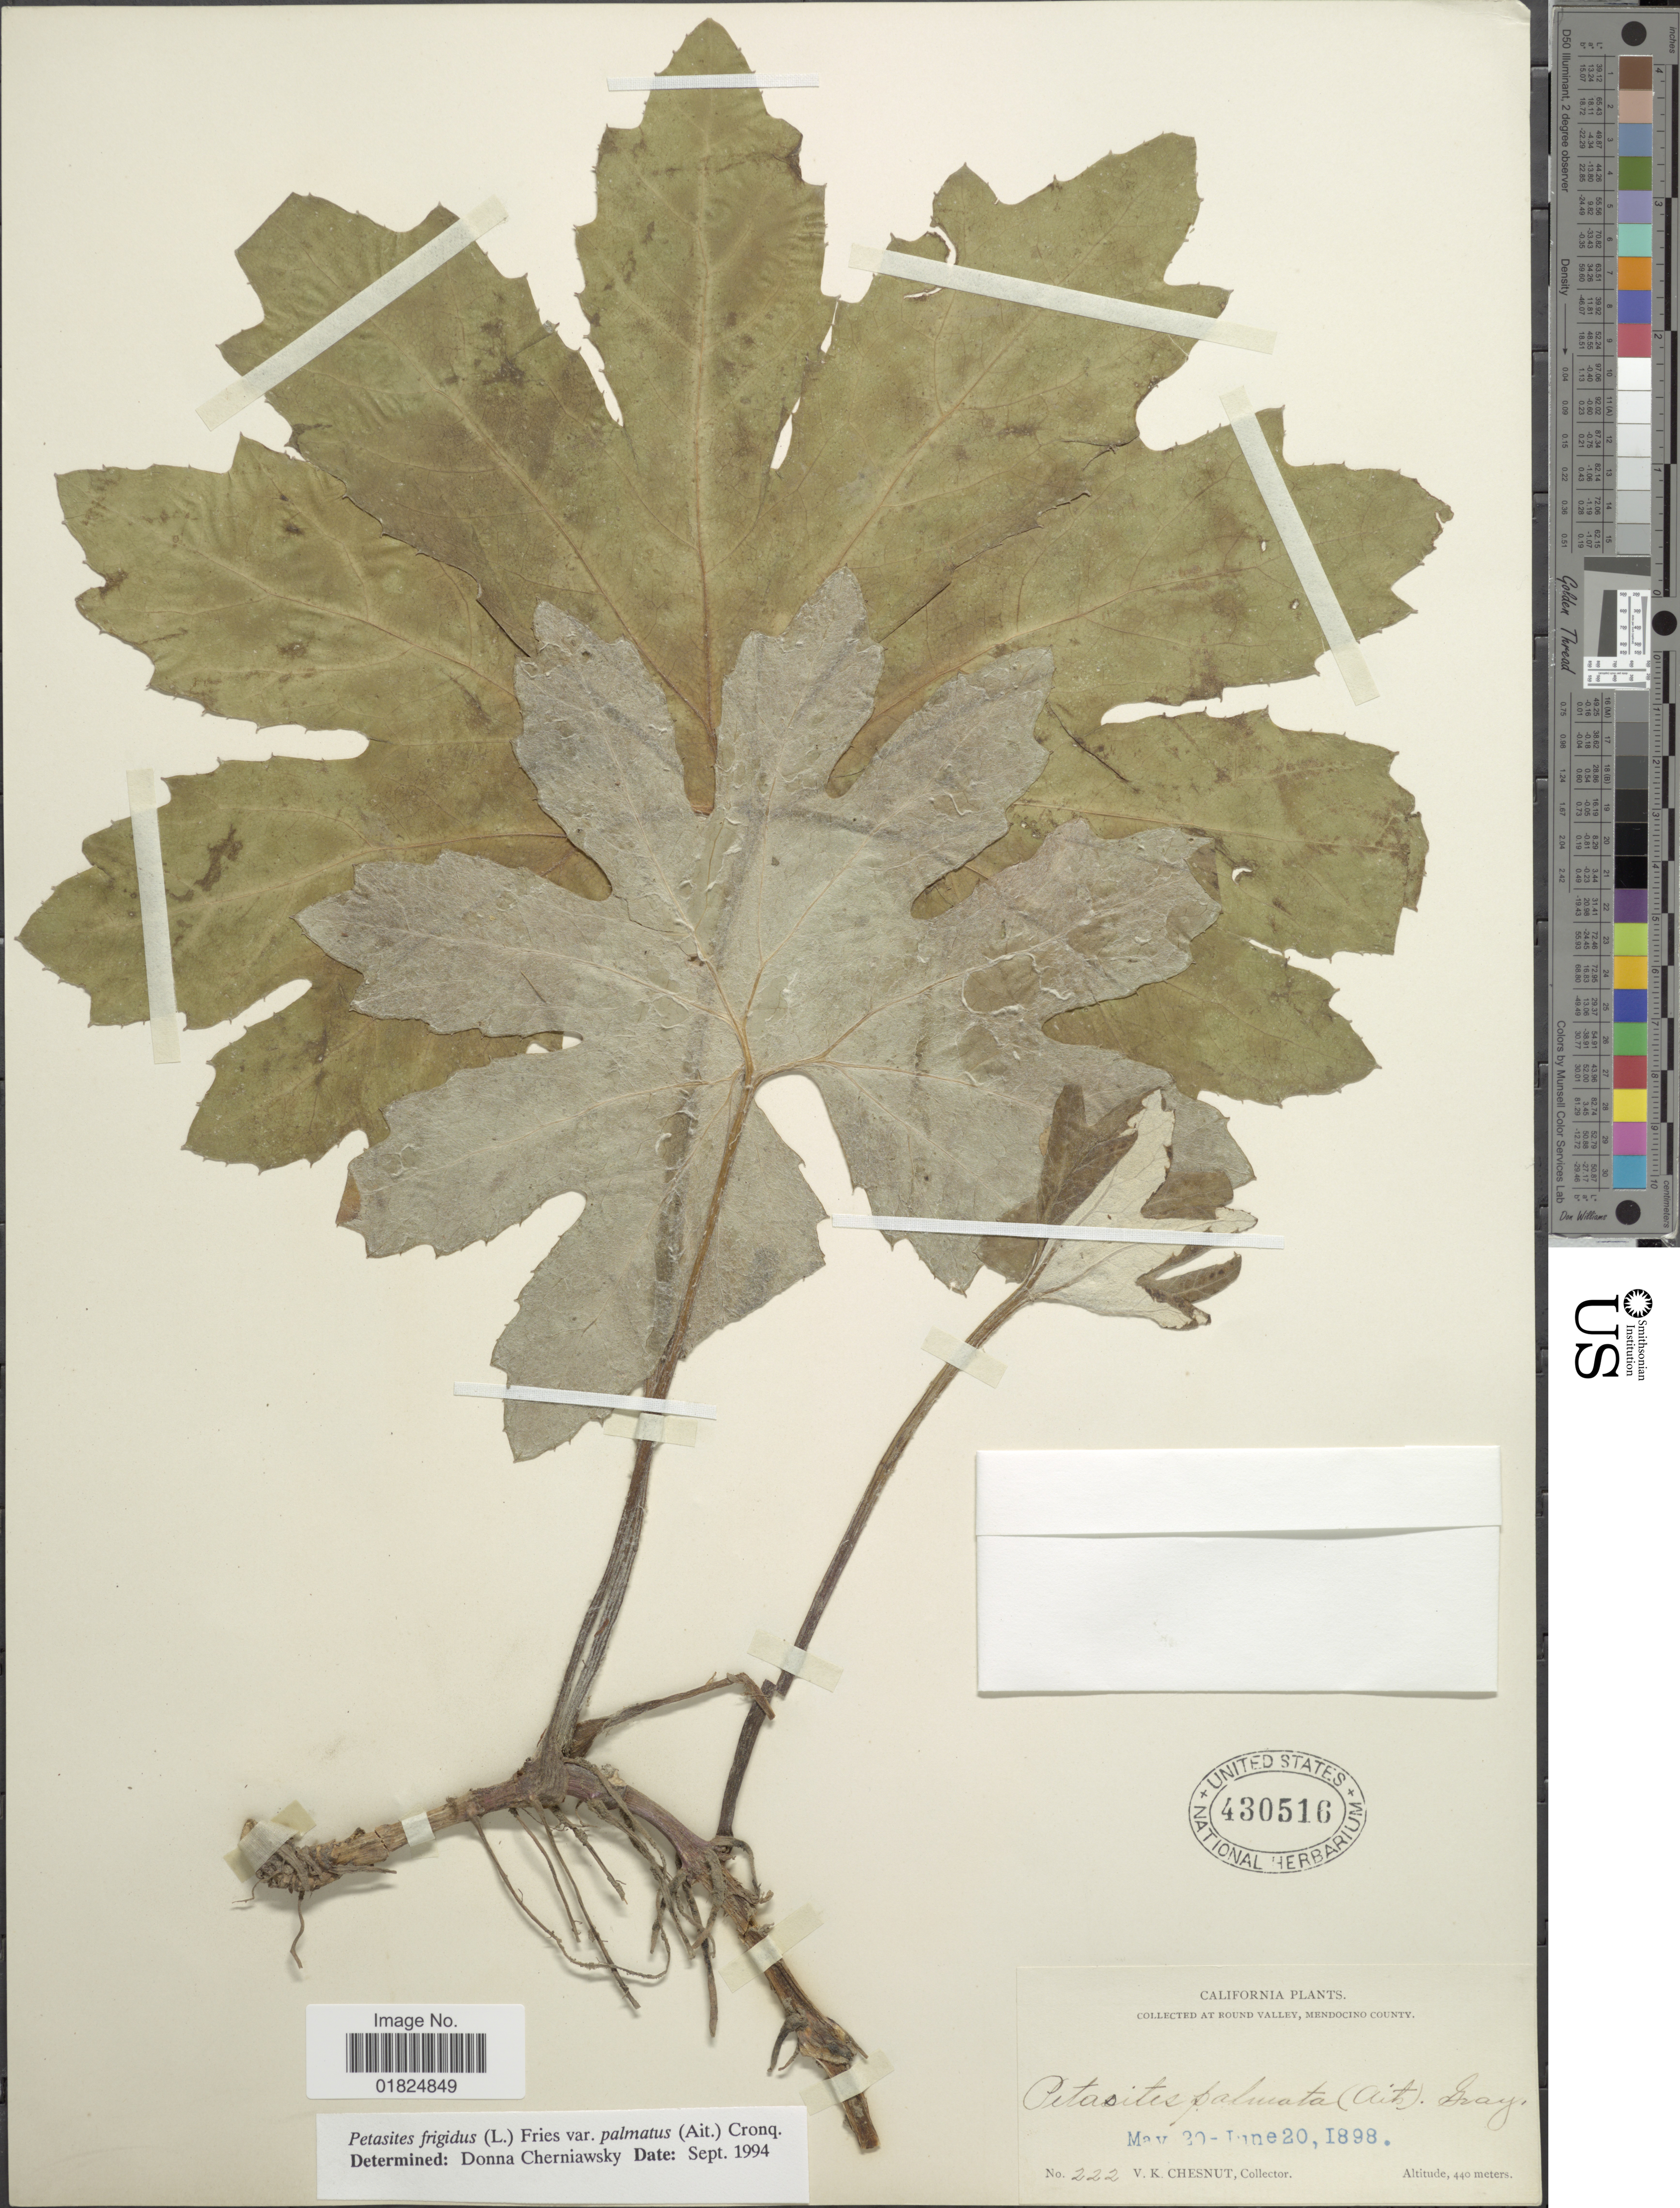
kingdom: Plantae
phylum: Tracheophyta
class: Magnoliopsida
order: Asterales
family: Asteraceae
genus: Petasites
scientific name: Petasites frigidus var. palmatus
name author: (Aiton) Cody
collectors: V. Chesnut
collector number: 222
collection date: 1898-05-30/1898-06-20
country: United States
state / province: California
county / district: Mendocino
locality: California. At Round Valley, Mendocino county.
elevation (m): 440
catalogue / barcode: US 430516